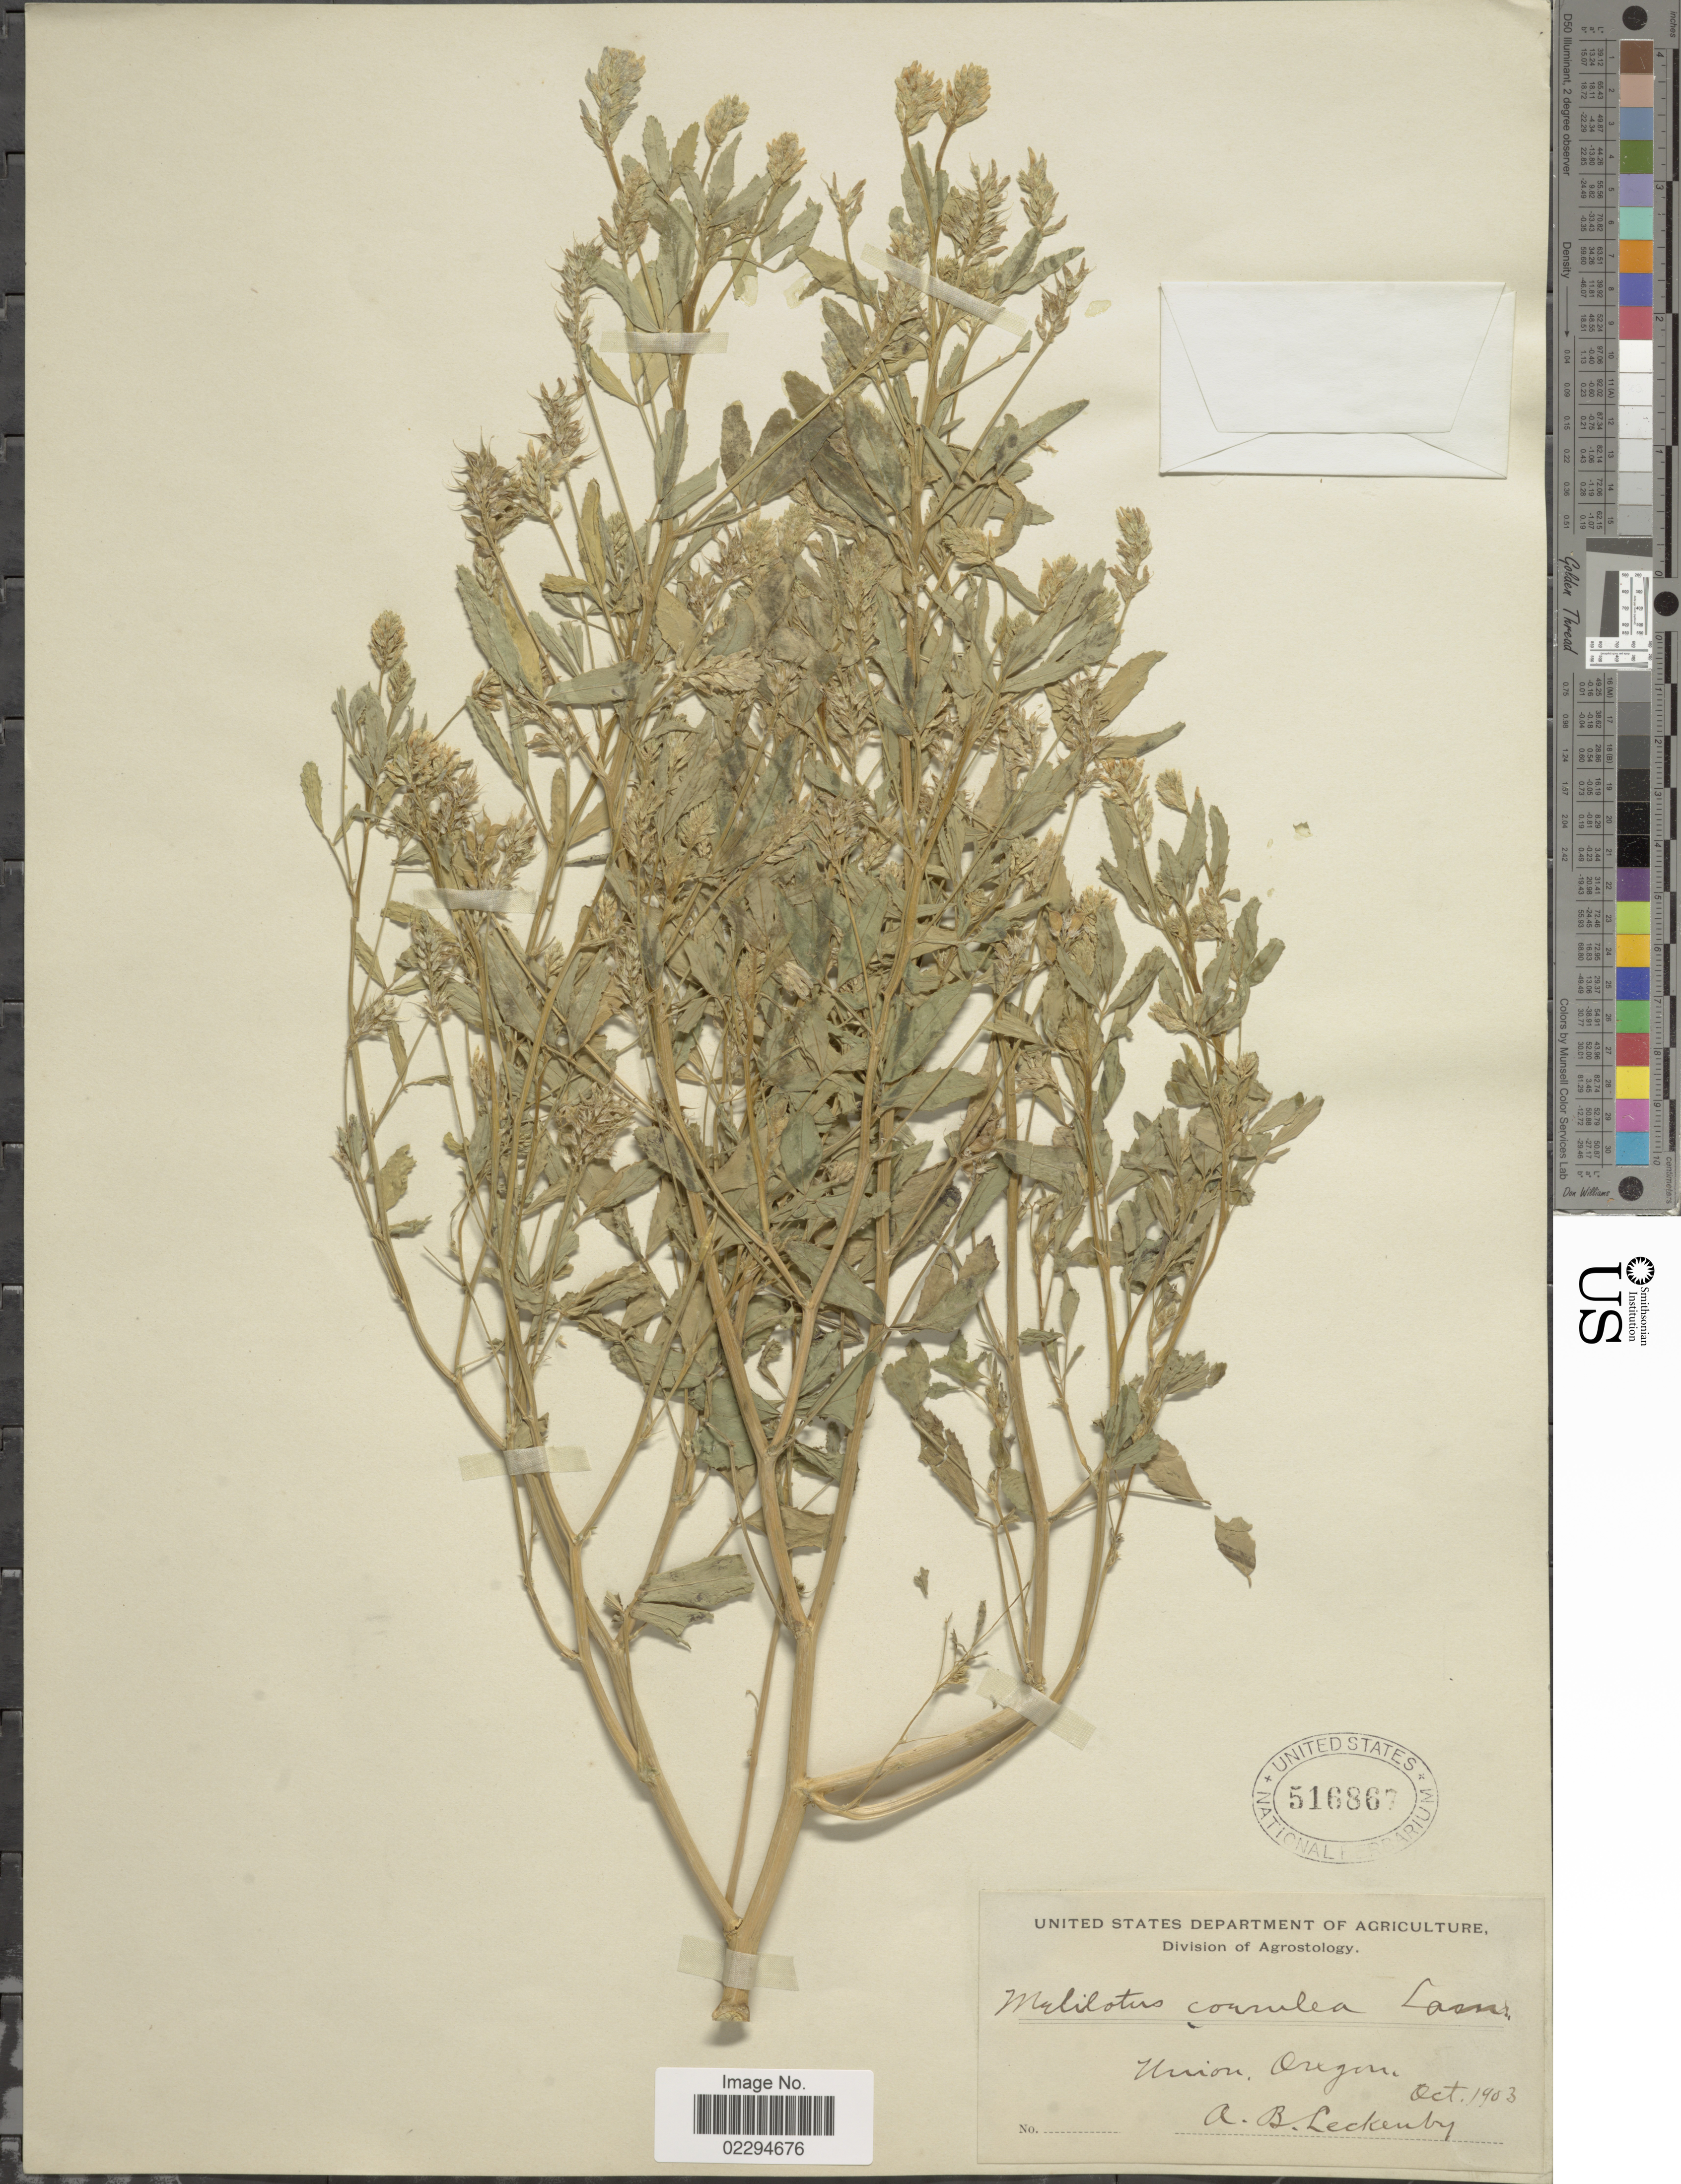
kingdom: Plantae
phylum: Tracheophyta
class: Magnoliopsida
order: Fabales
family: Fabaceae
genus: Melilotus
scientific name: Melilotus indicus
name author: (L.) All.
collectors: A. Leckenby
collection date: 1903-10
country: United States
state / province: Oregon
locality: Union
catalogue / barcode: US 516867